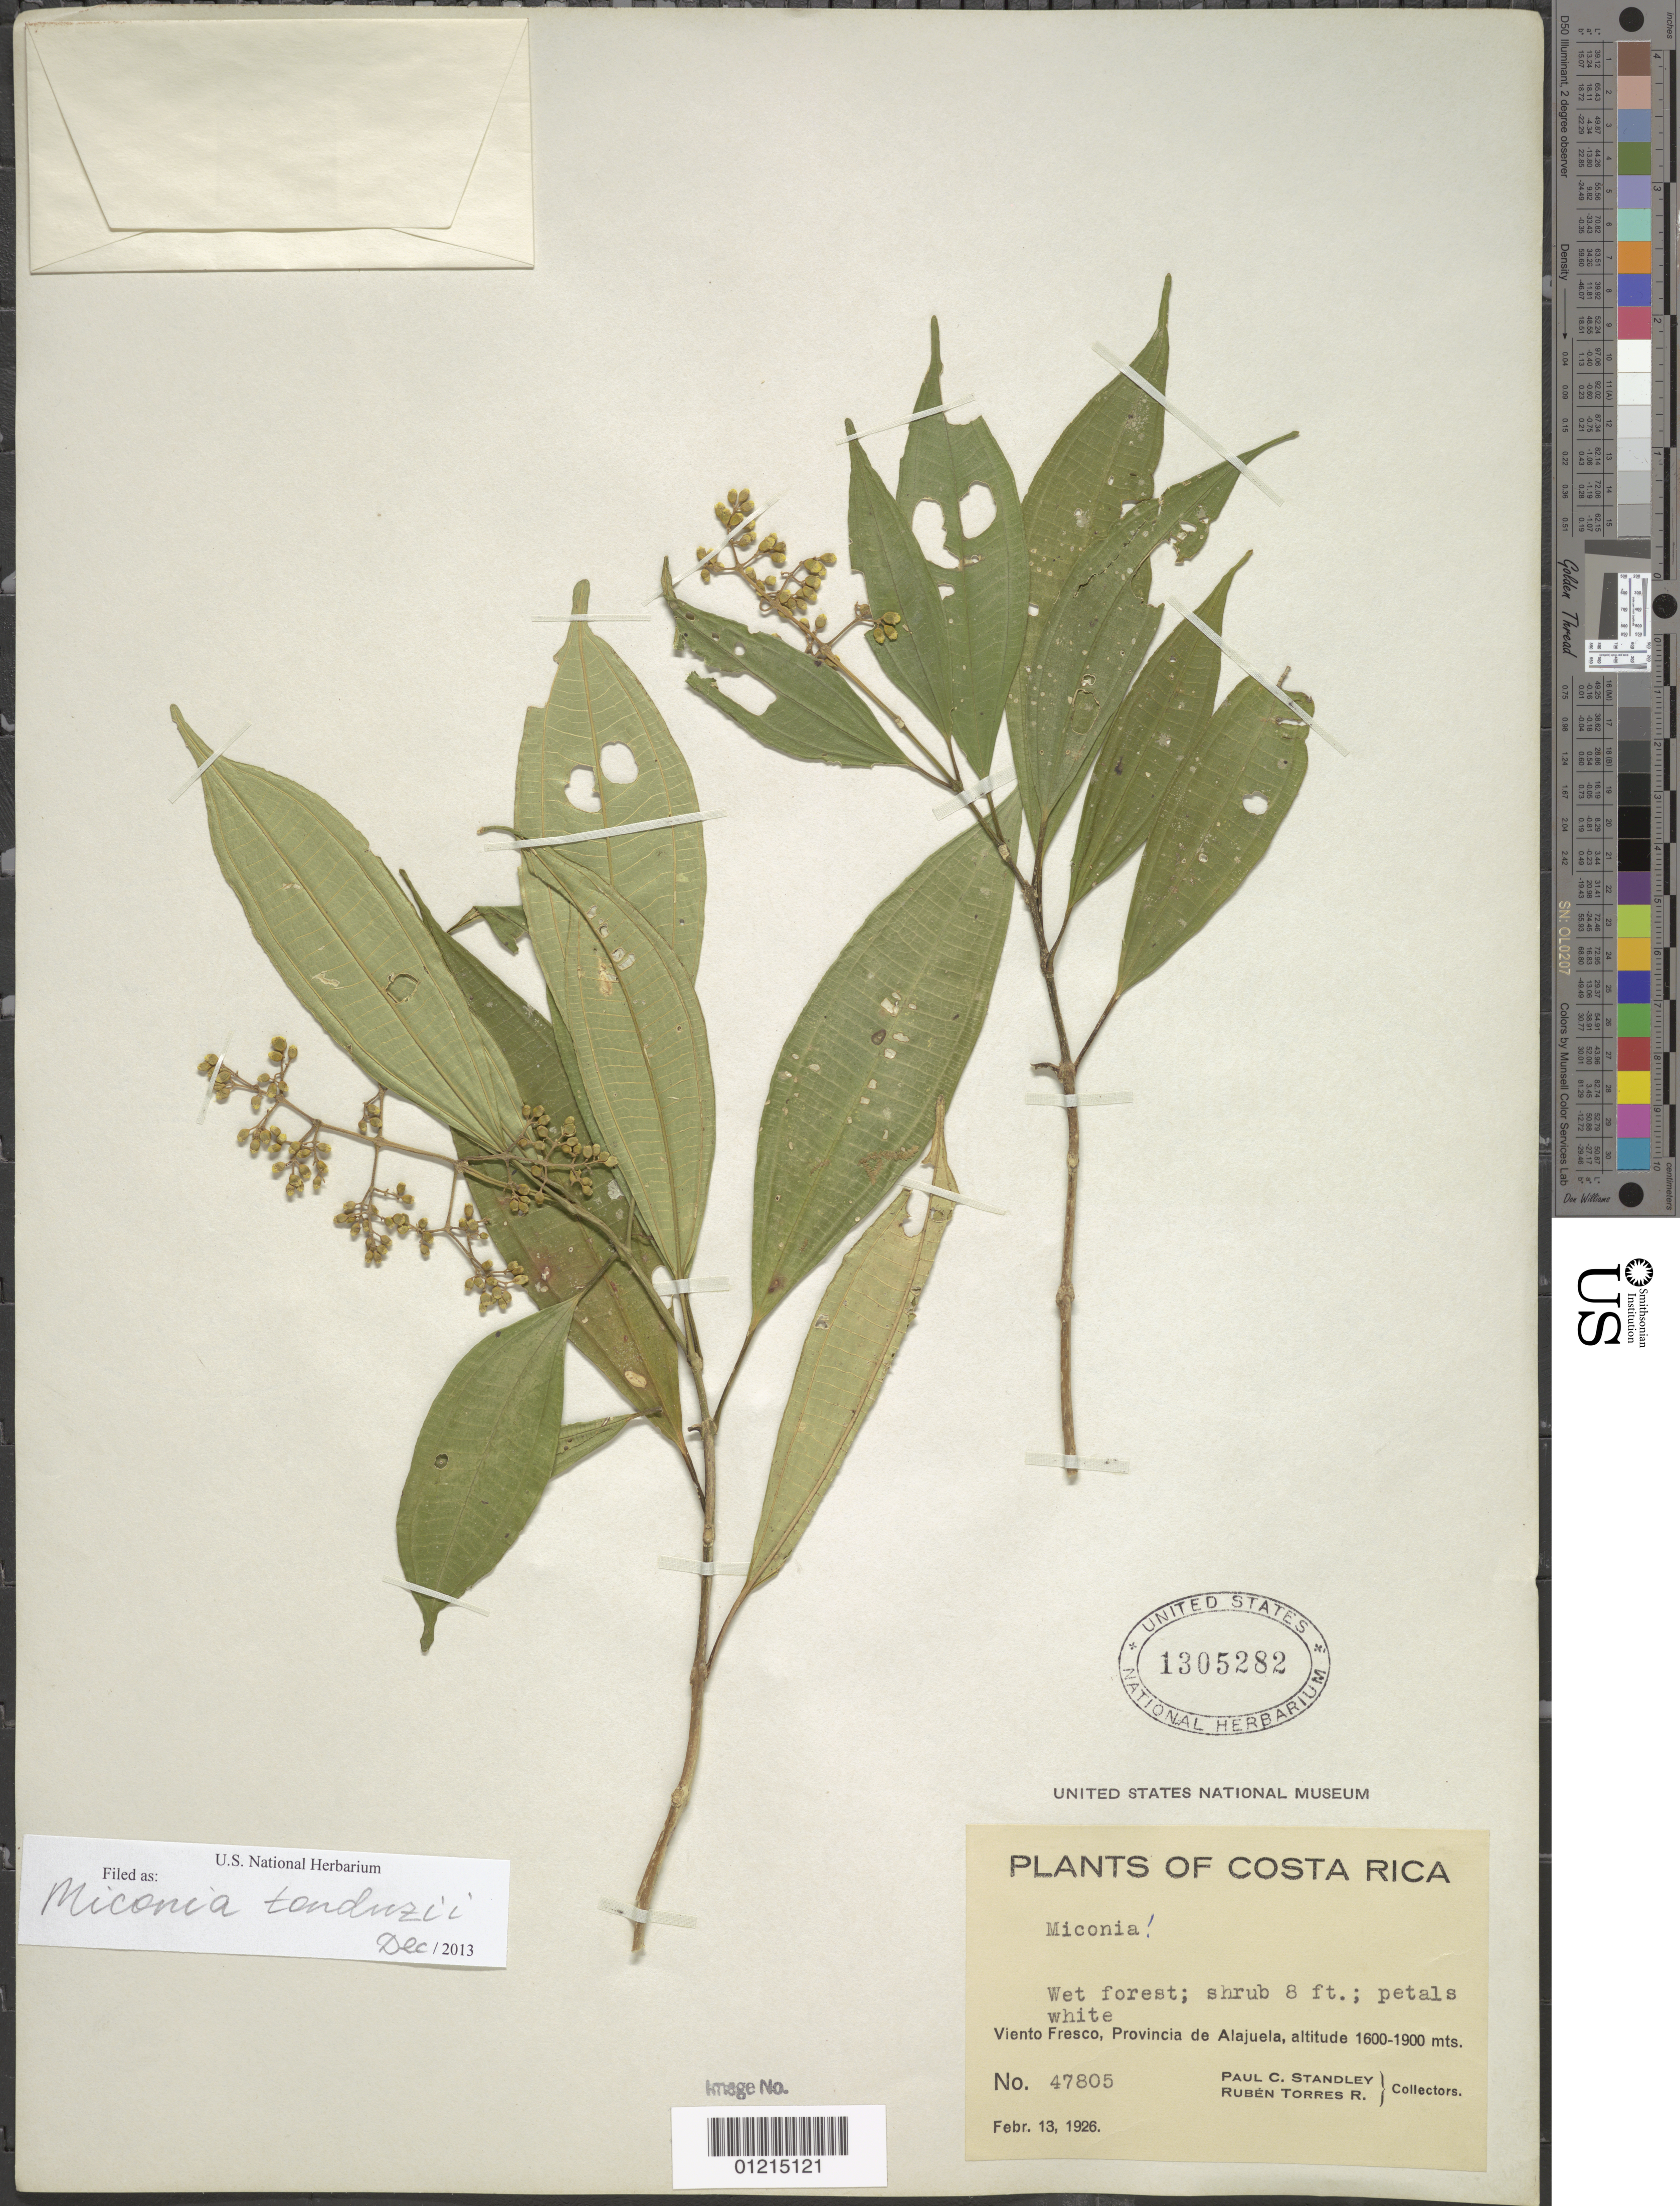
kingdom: Plantae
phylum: Tracheophyta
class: Magnoliopsida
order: Myrtales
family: Melastomataceae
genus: Miconia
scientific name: Miconia tonduzii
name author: Cogn. in A. DC.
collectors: P. C. Standley & R. Torres Rojas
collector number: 47805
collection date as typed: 13 Feb 1926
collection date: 1926-02-13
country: Costa Rica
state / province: Alajuela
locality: Viento Fresco, wet forest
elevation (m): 1600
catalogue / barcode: US 1305282